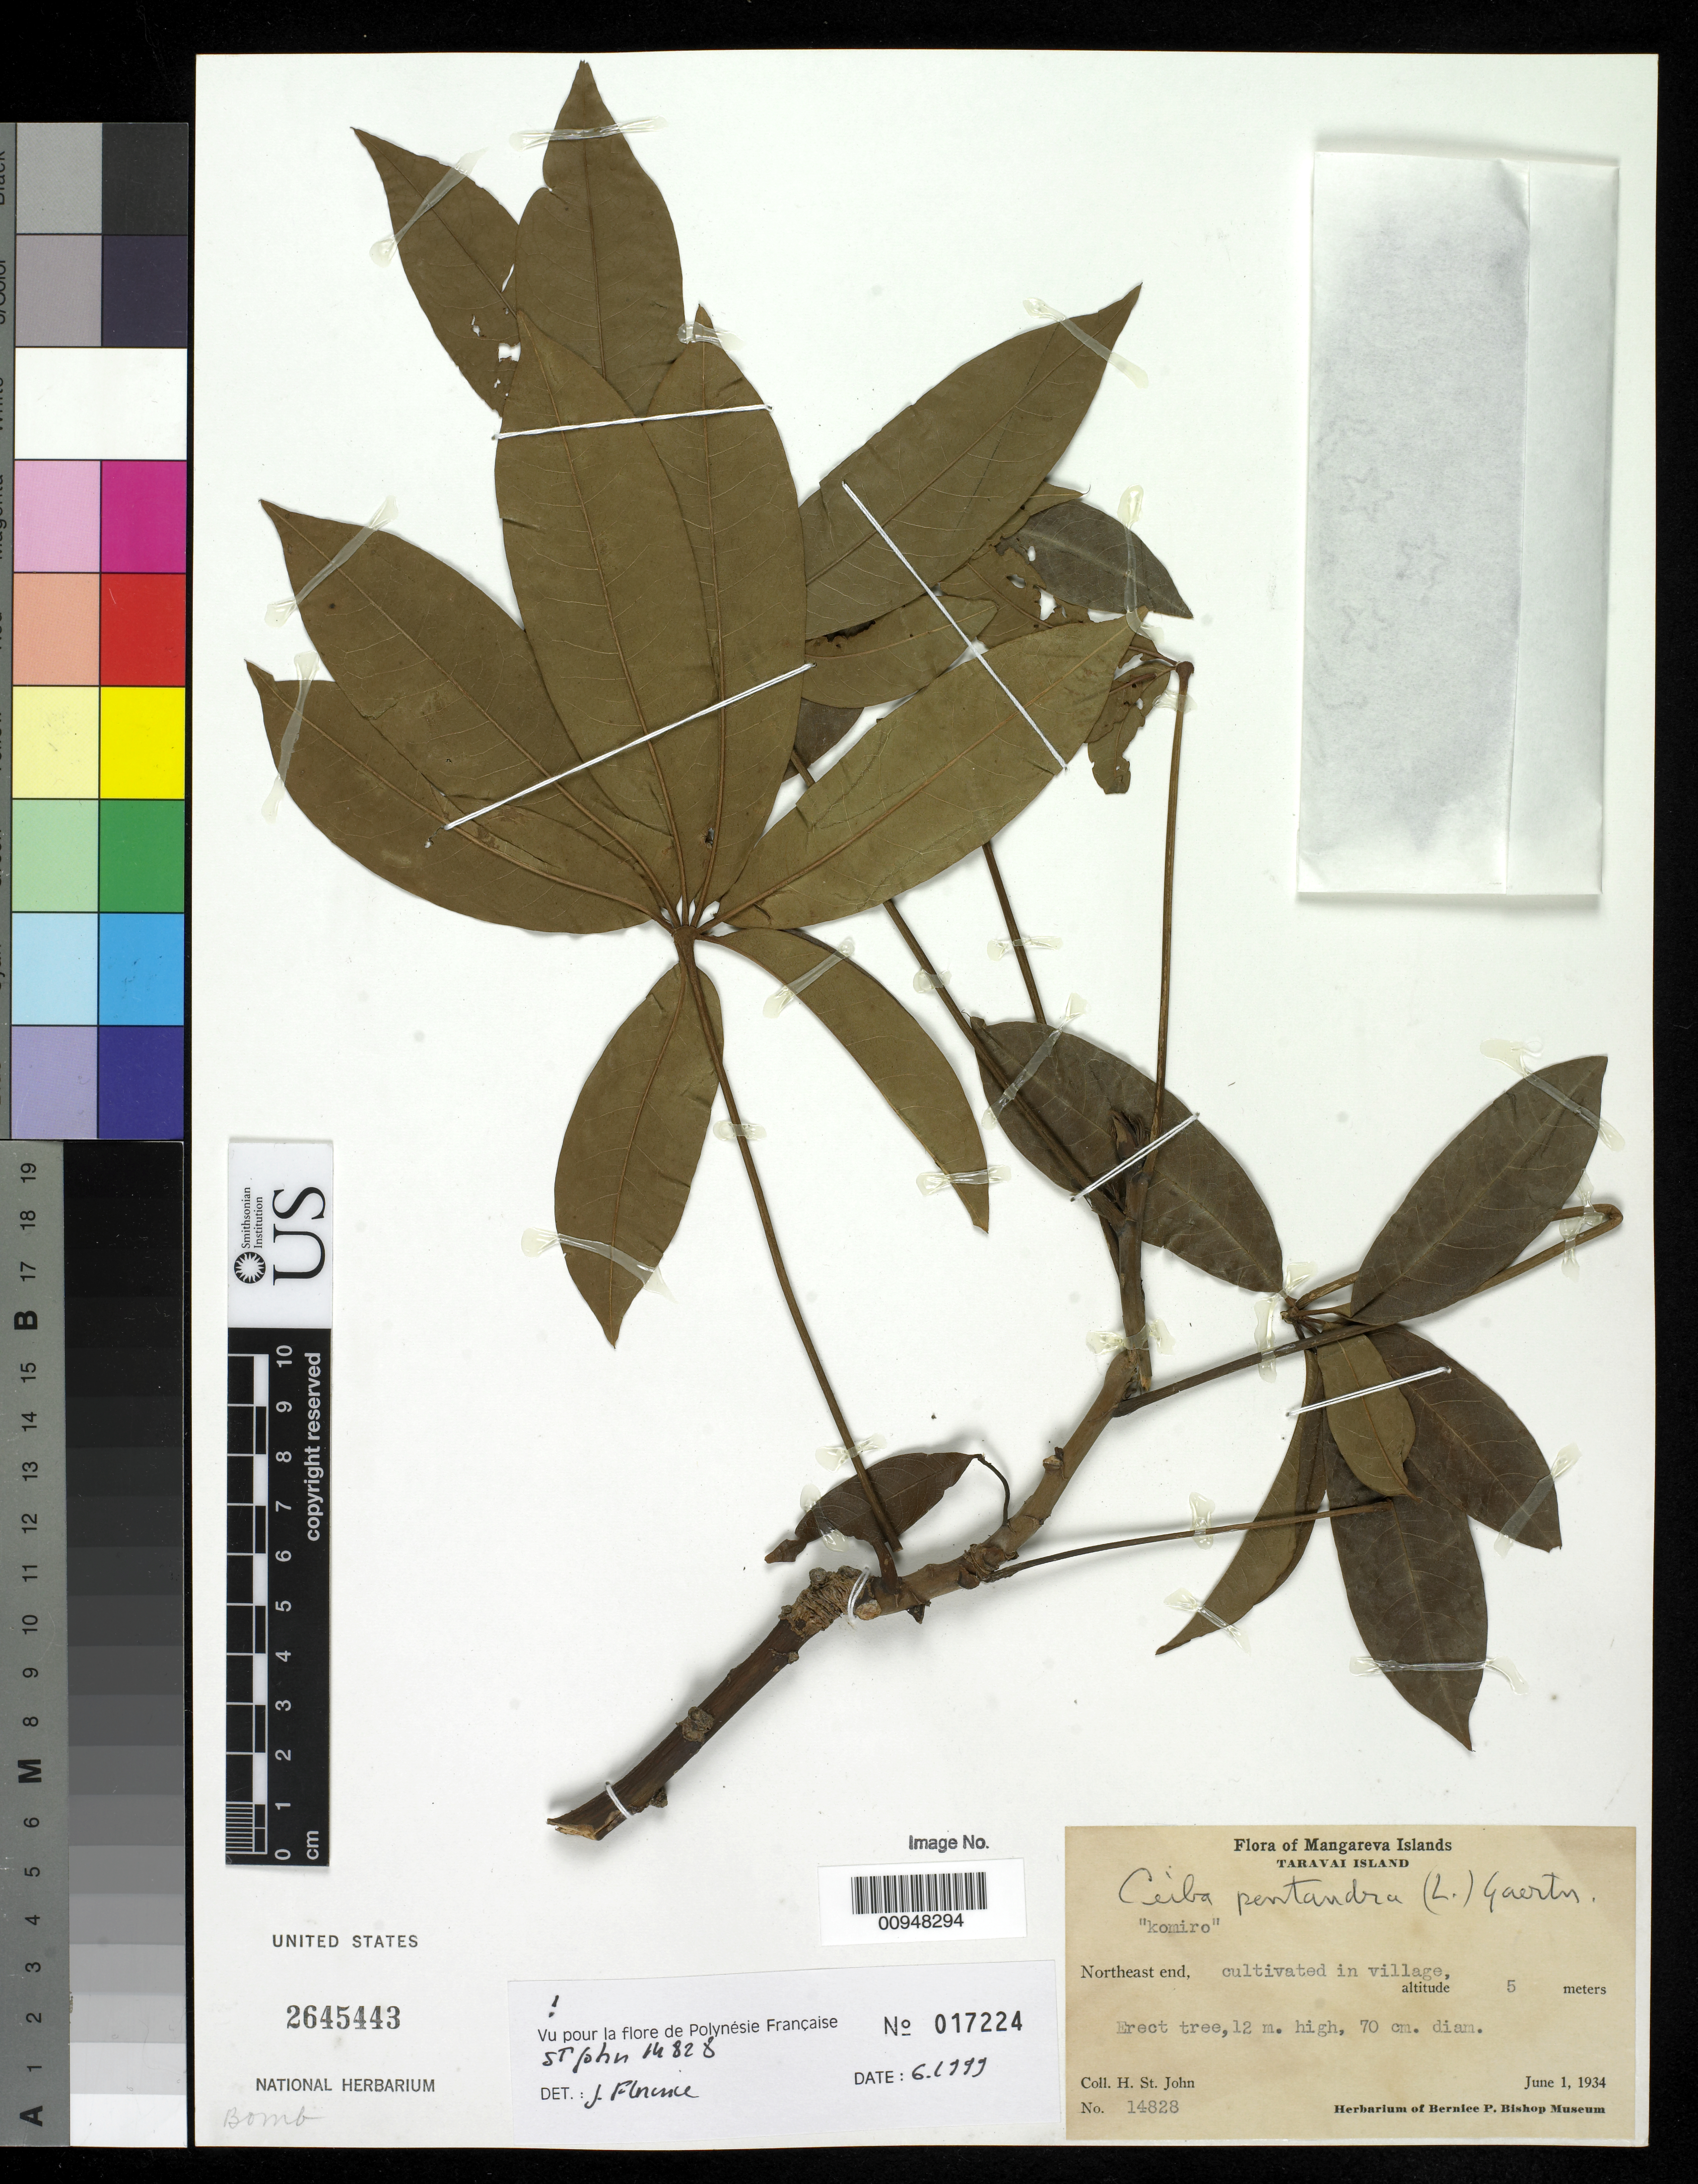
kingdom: Plantae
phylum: Tracheophyta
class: Magnoliopsida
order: Malvales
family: Malvaceae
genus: Ceiba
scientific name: Ceiba pentandra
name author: (L.) Gaertn.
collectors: H. St. John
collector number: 14828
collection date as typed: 01 Jun 1934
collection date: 1934-06-01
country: French Polynesia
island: Taravai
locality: Cultivated in village.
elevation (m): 5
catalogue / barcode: US 2645443